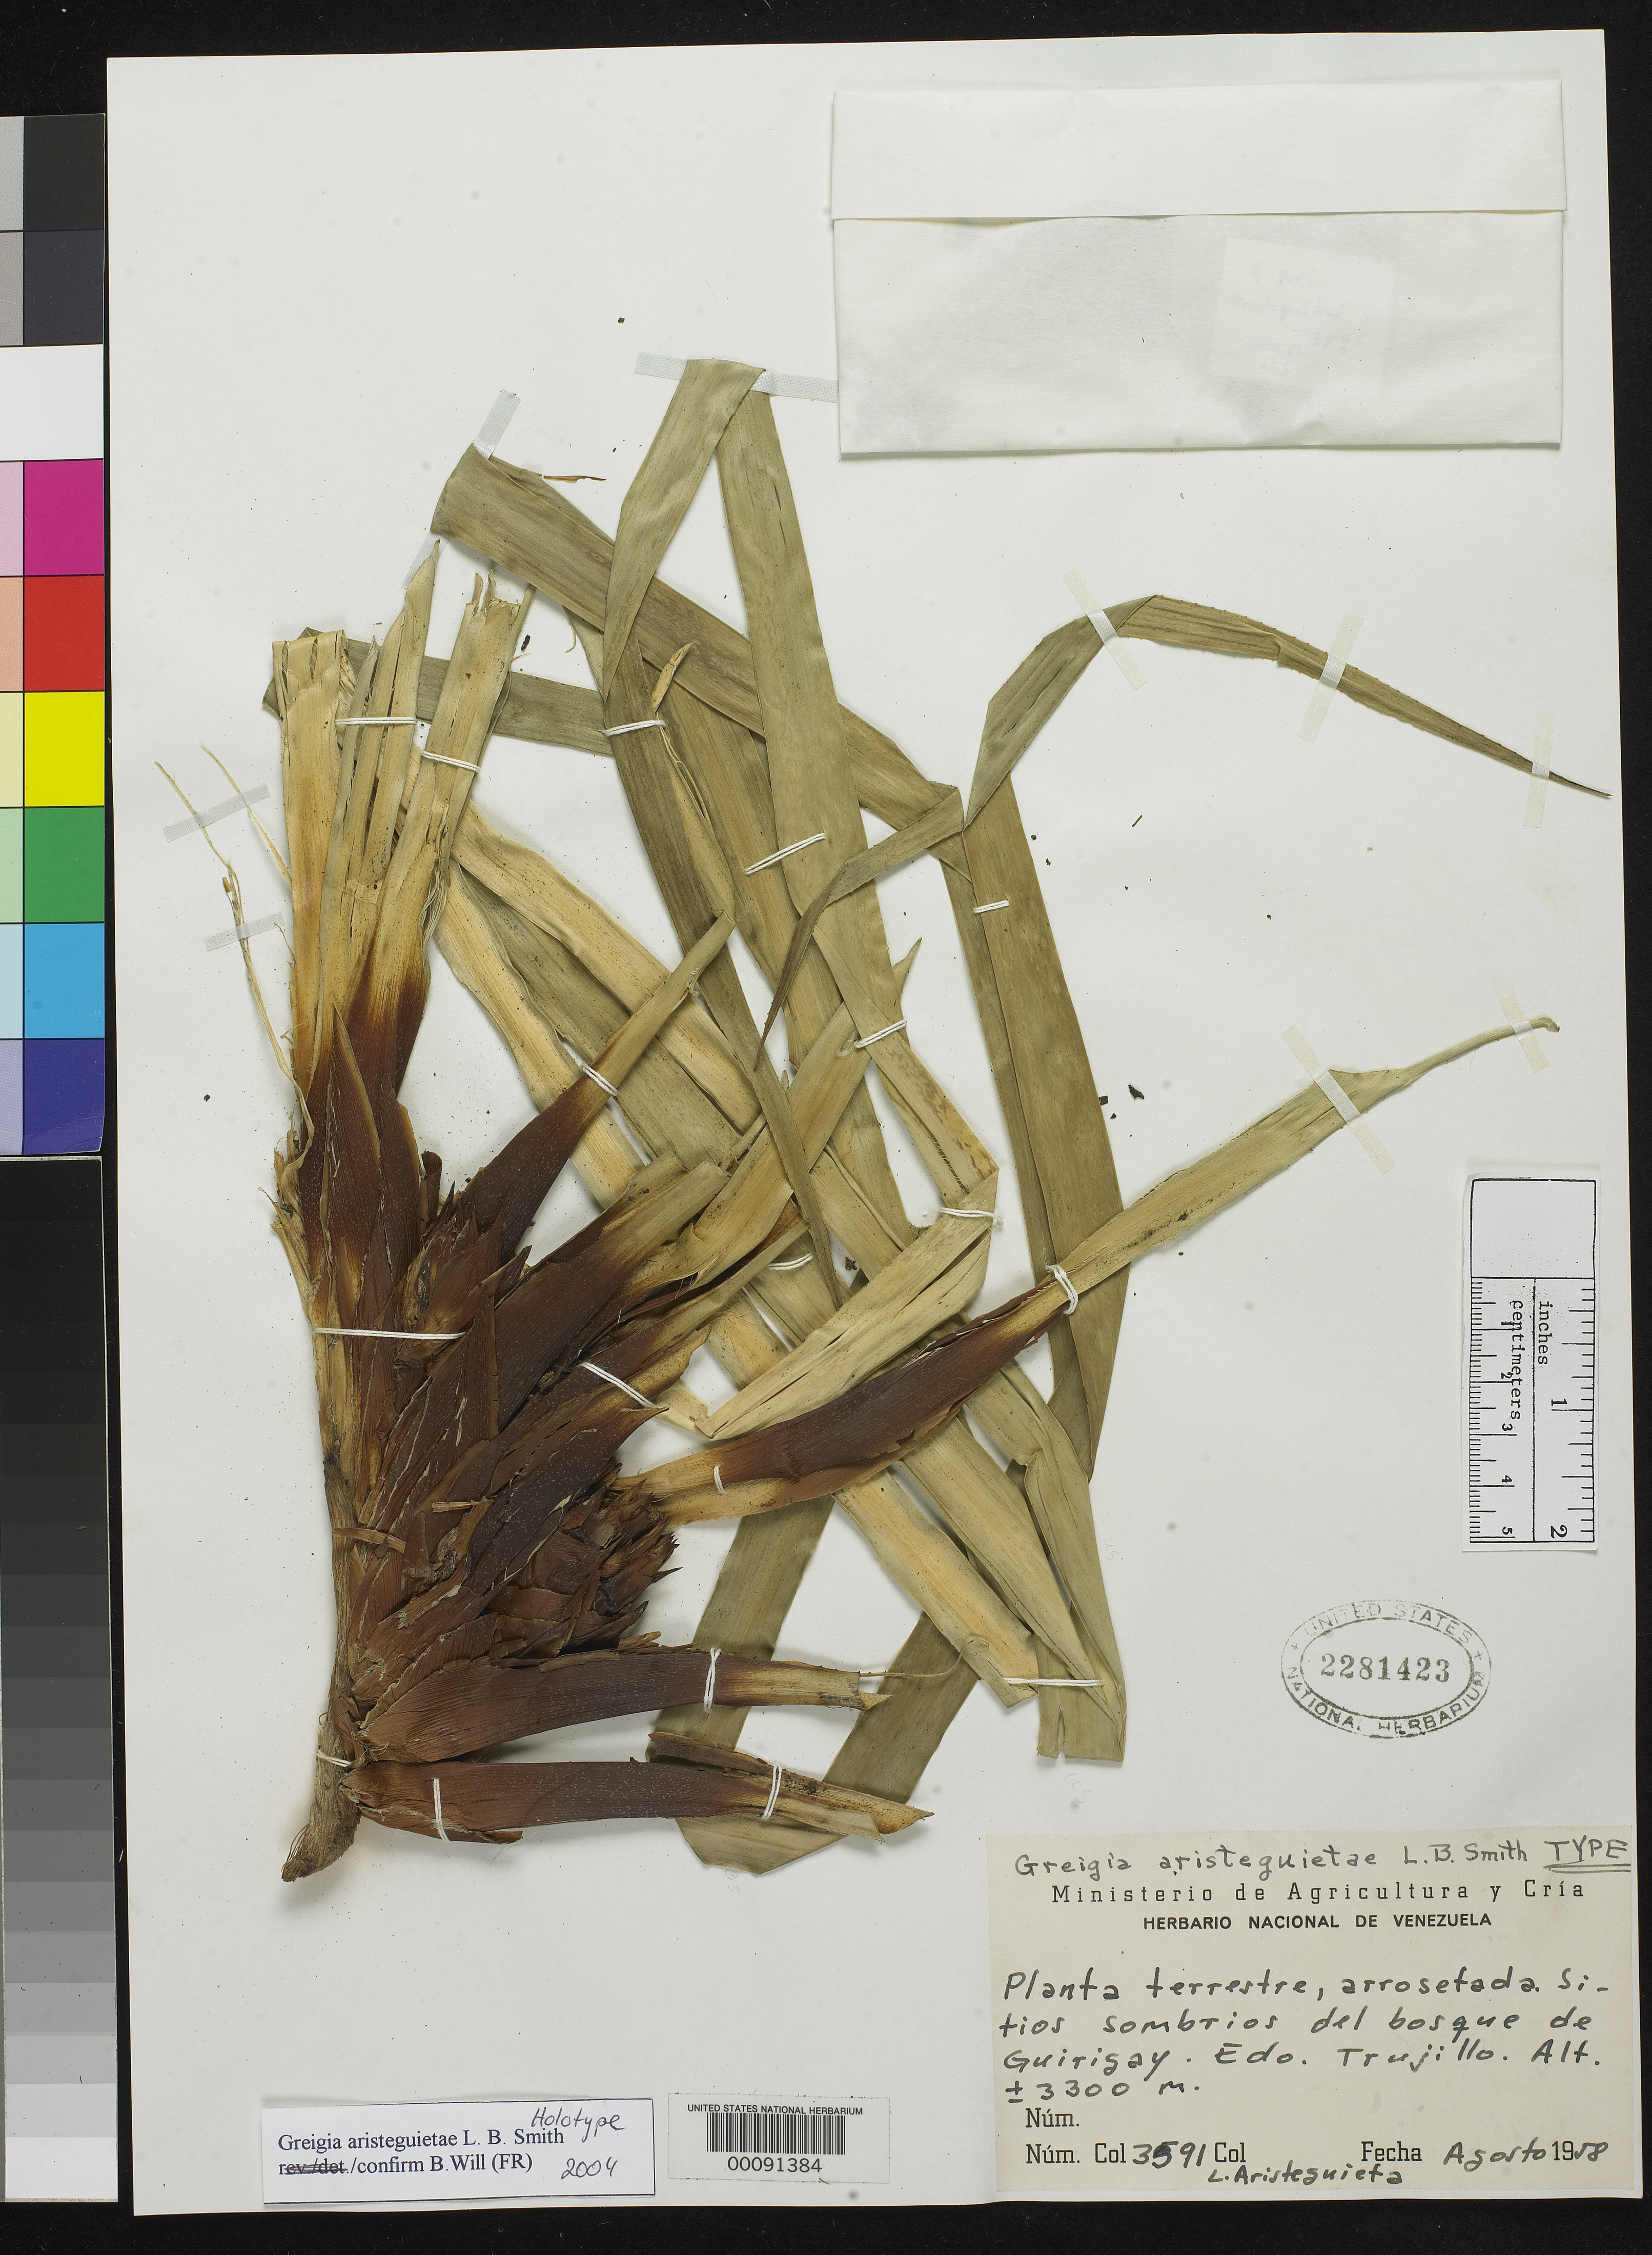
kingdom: Plantae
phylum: Tracheophyta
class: Liliopsida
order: Poales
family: Bromeliaceae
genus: Greigia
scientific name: Greigia aristeguietae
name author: L.B. Sm.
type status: Holotype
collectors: L. Aristeguieta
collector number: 3591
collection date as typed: Aug 1958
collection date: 1958-08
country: Venezuela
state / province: Trujillo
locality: Guirigay.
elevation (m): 3300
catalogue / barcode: US 2281423